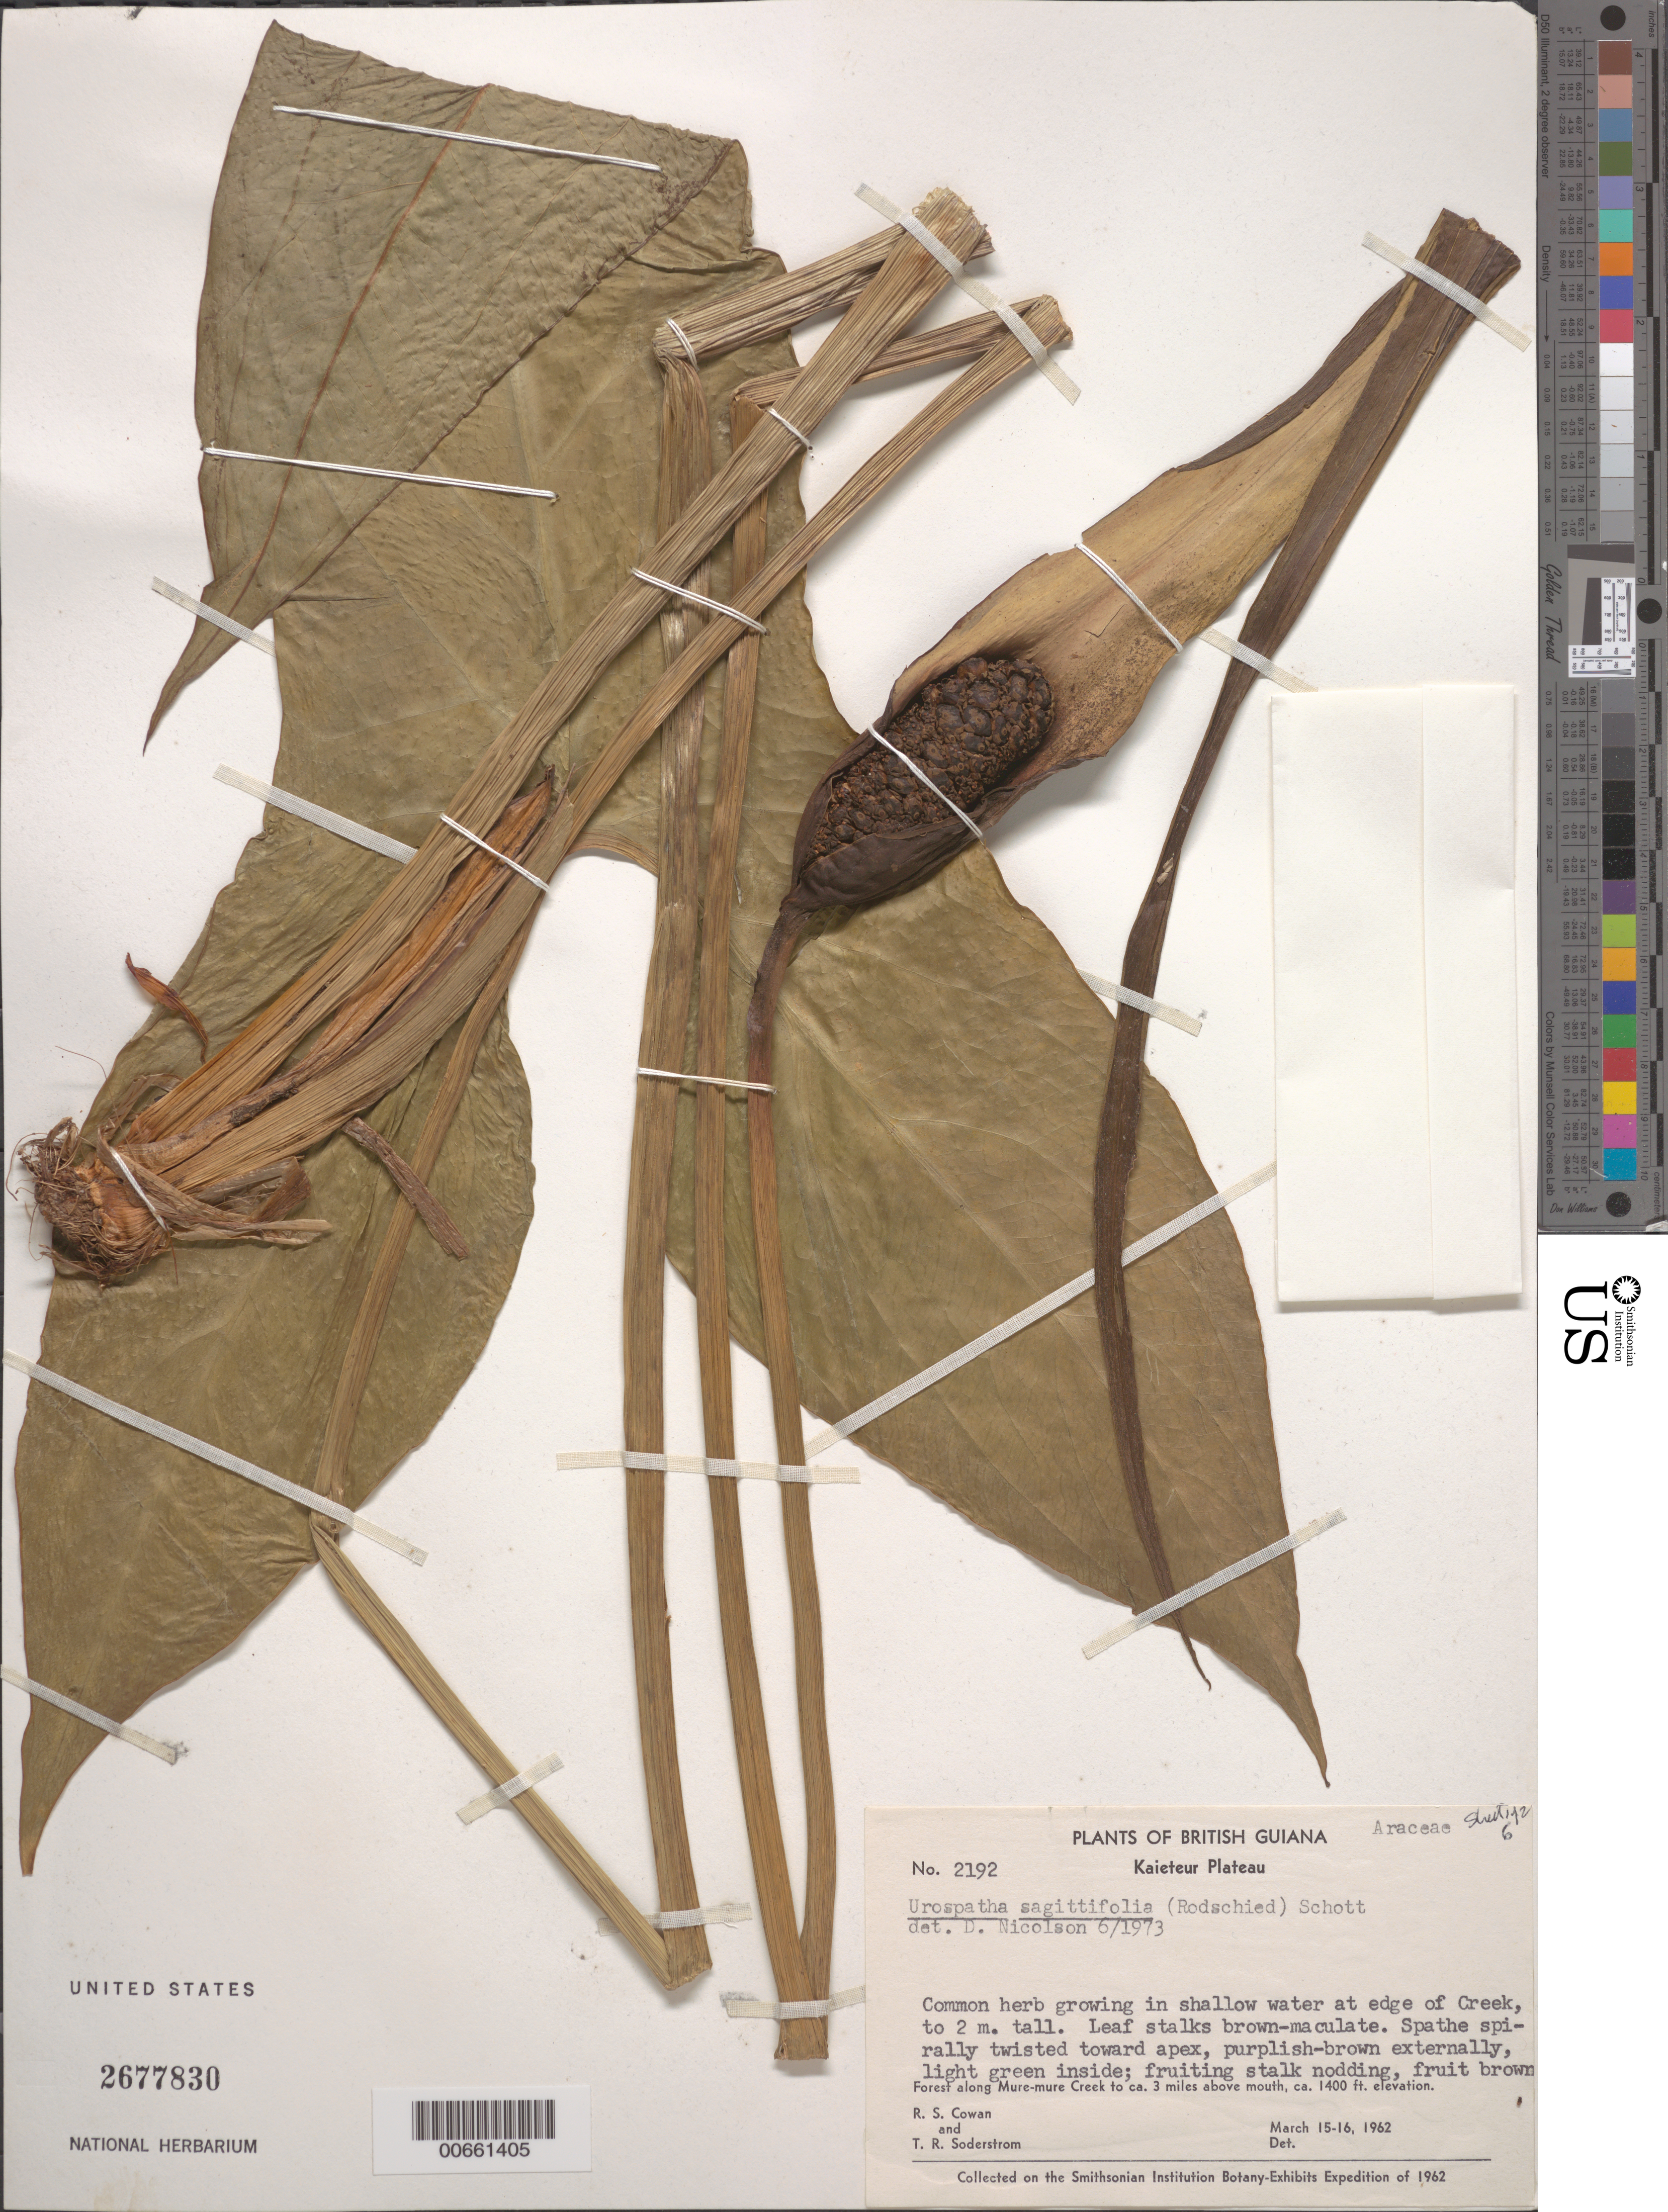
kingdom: Plantae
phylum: Tracheophyta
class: Liliopsida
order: Alismatales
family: Araceae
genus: Urospatha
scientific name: Urospatha sagittifolia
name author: (Rudge) Schott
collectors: J. S. de la Cruz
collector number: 3665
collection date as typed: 3-Apr-23 to 18-Apr-23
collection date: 1923-04-03/1923-04-18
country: Guyana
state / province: Barima-Waini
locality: Waini R., NW District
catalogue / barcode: US 1282882